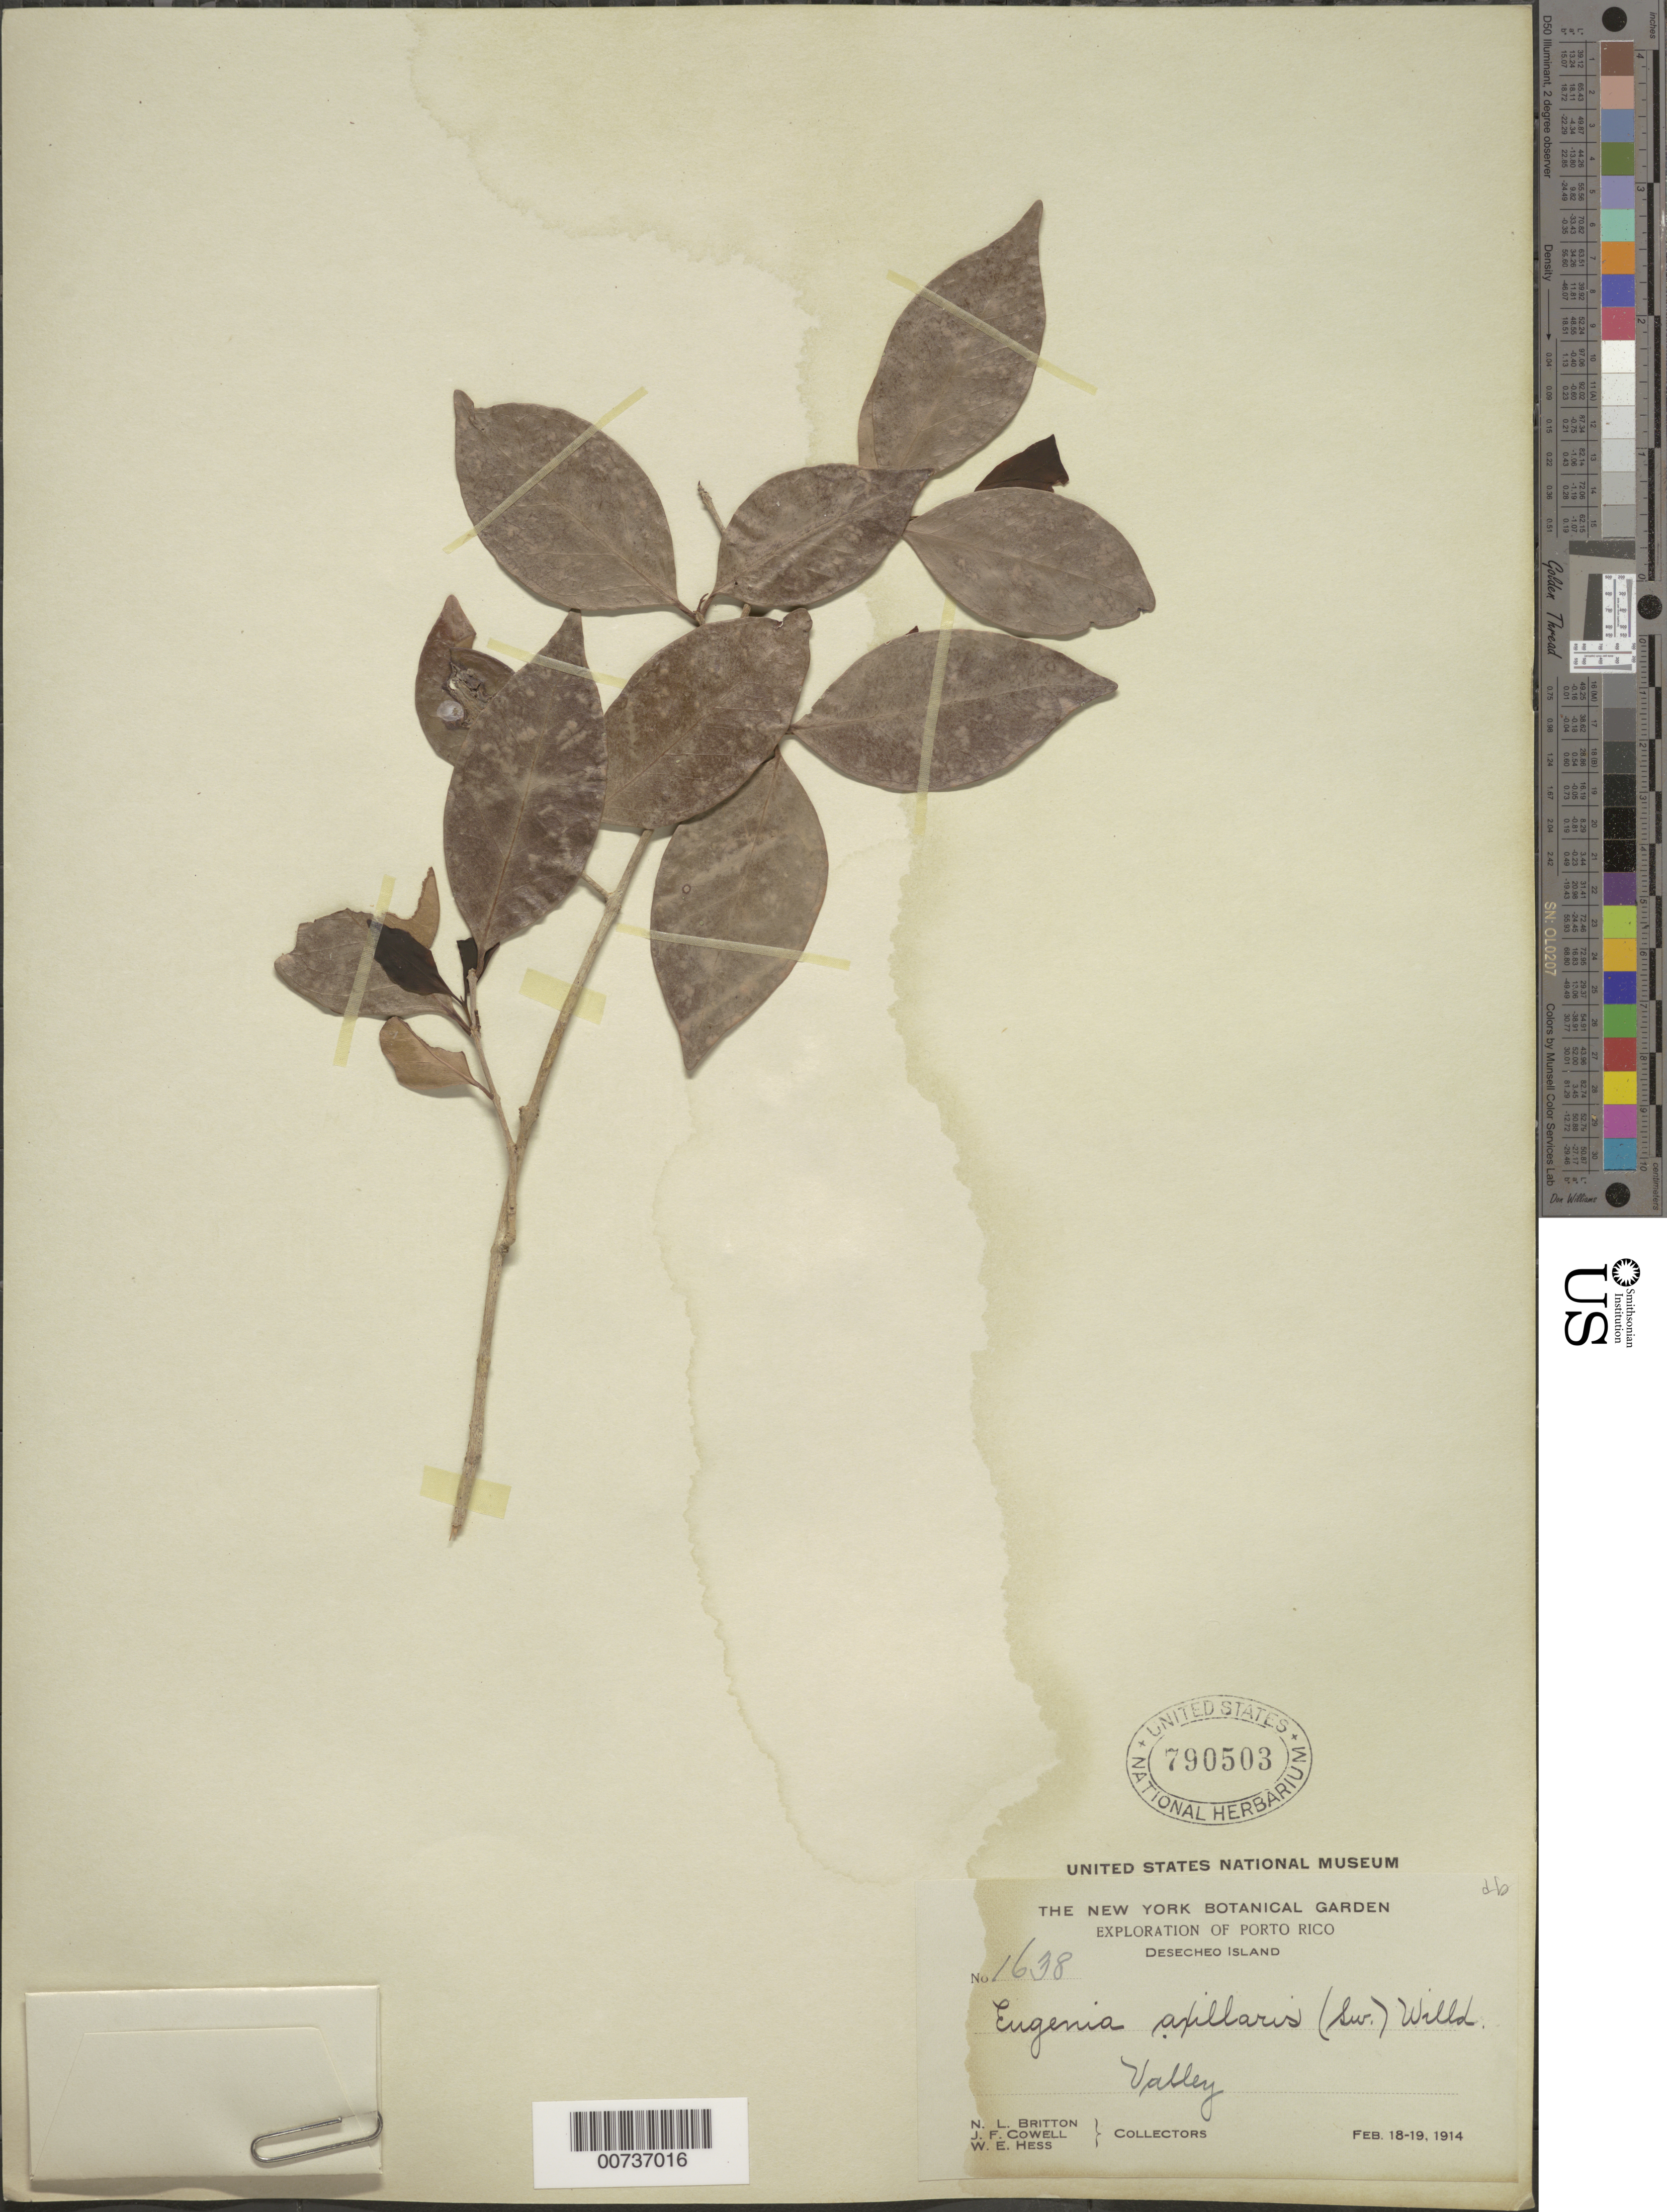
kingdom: Plantae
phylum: Tracheophyta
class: Magnoliopsida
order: Myrtales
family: Myrtaceae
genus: Eugenia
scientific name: Eugenia axillaris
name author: (Sw.) Willd.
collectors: N. Britton, J. F. Cowell & W. Hess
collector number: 1638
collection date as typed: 18 Feb 1914 to 19 Feb 1914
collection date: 1914-02-18/1914-02-19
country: Puerto Rico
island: Desecheo I.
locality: Valley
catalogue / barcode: US 790503